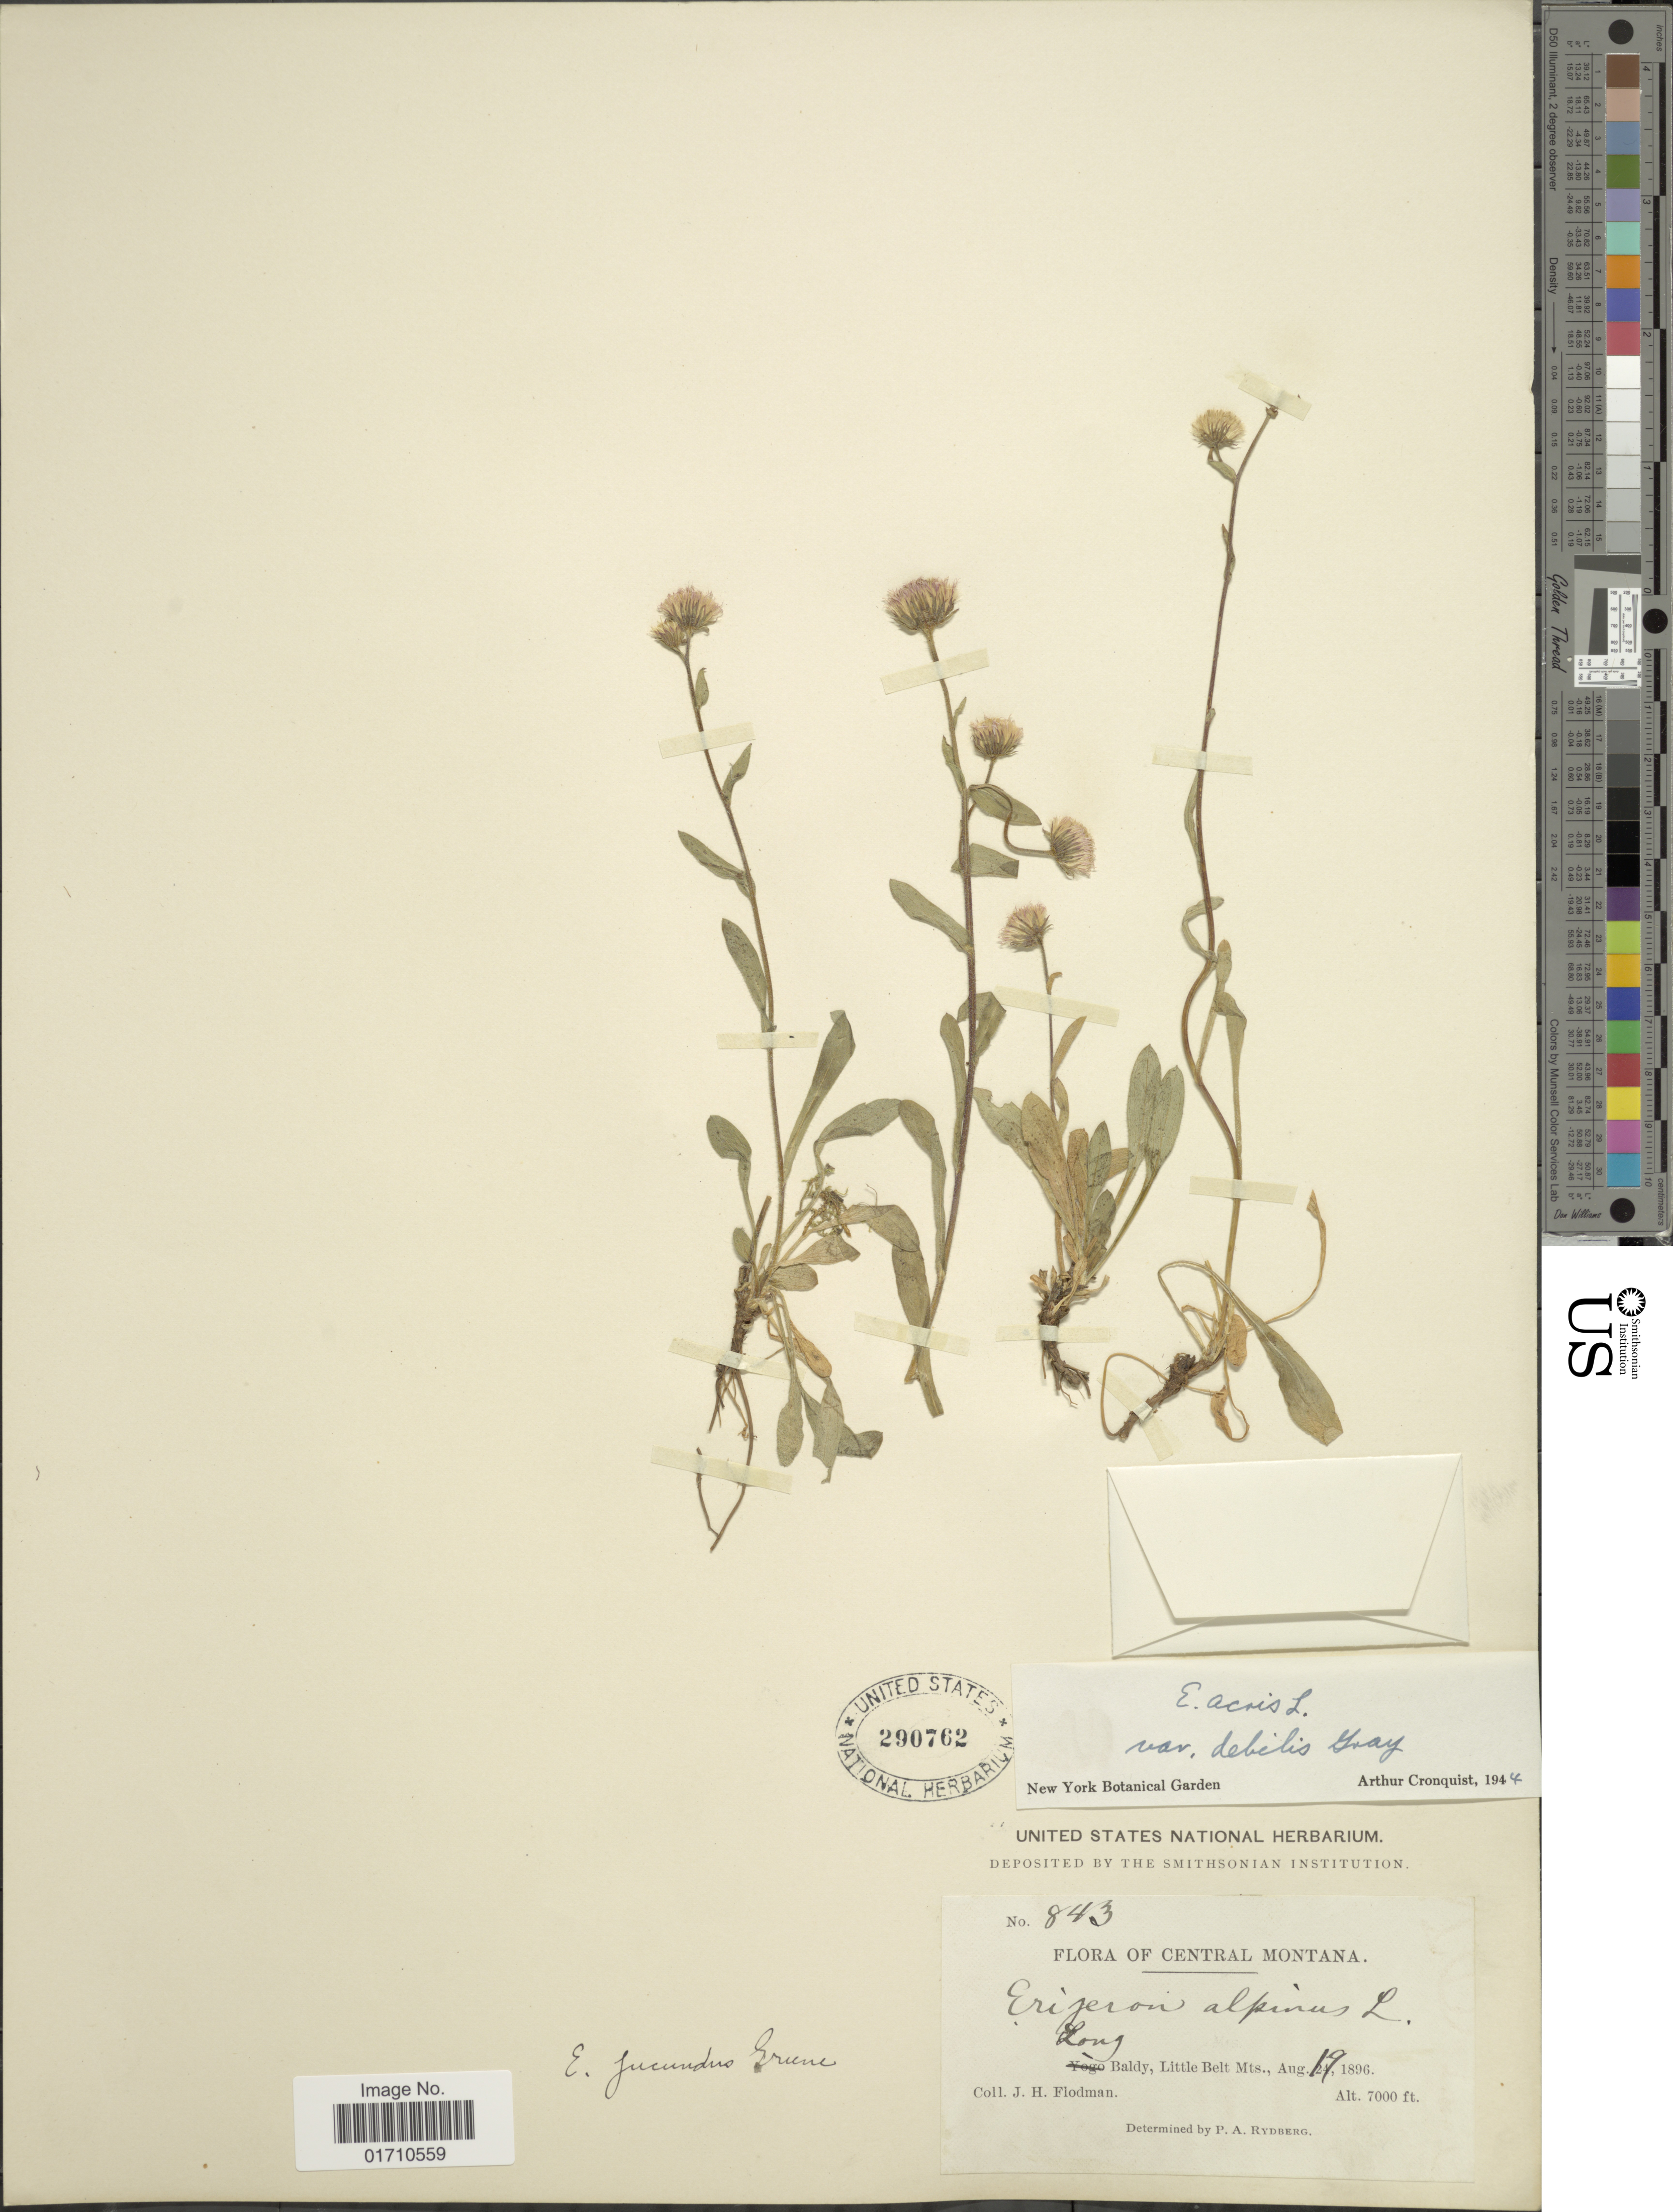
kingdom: Plantae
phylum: Tracheophyta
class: Magnoliopsida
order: Asterales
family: Asteraceae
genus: Erigeron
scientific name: Erigeron acris var. debilis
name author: A. Gray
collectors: J. Flodman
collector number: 843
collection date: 1896-08-19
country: United States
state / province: Montana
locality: Central Montana, Long Badly, Little Belt Mts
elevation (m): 2134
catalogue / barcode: US 290762